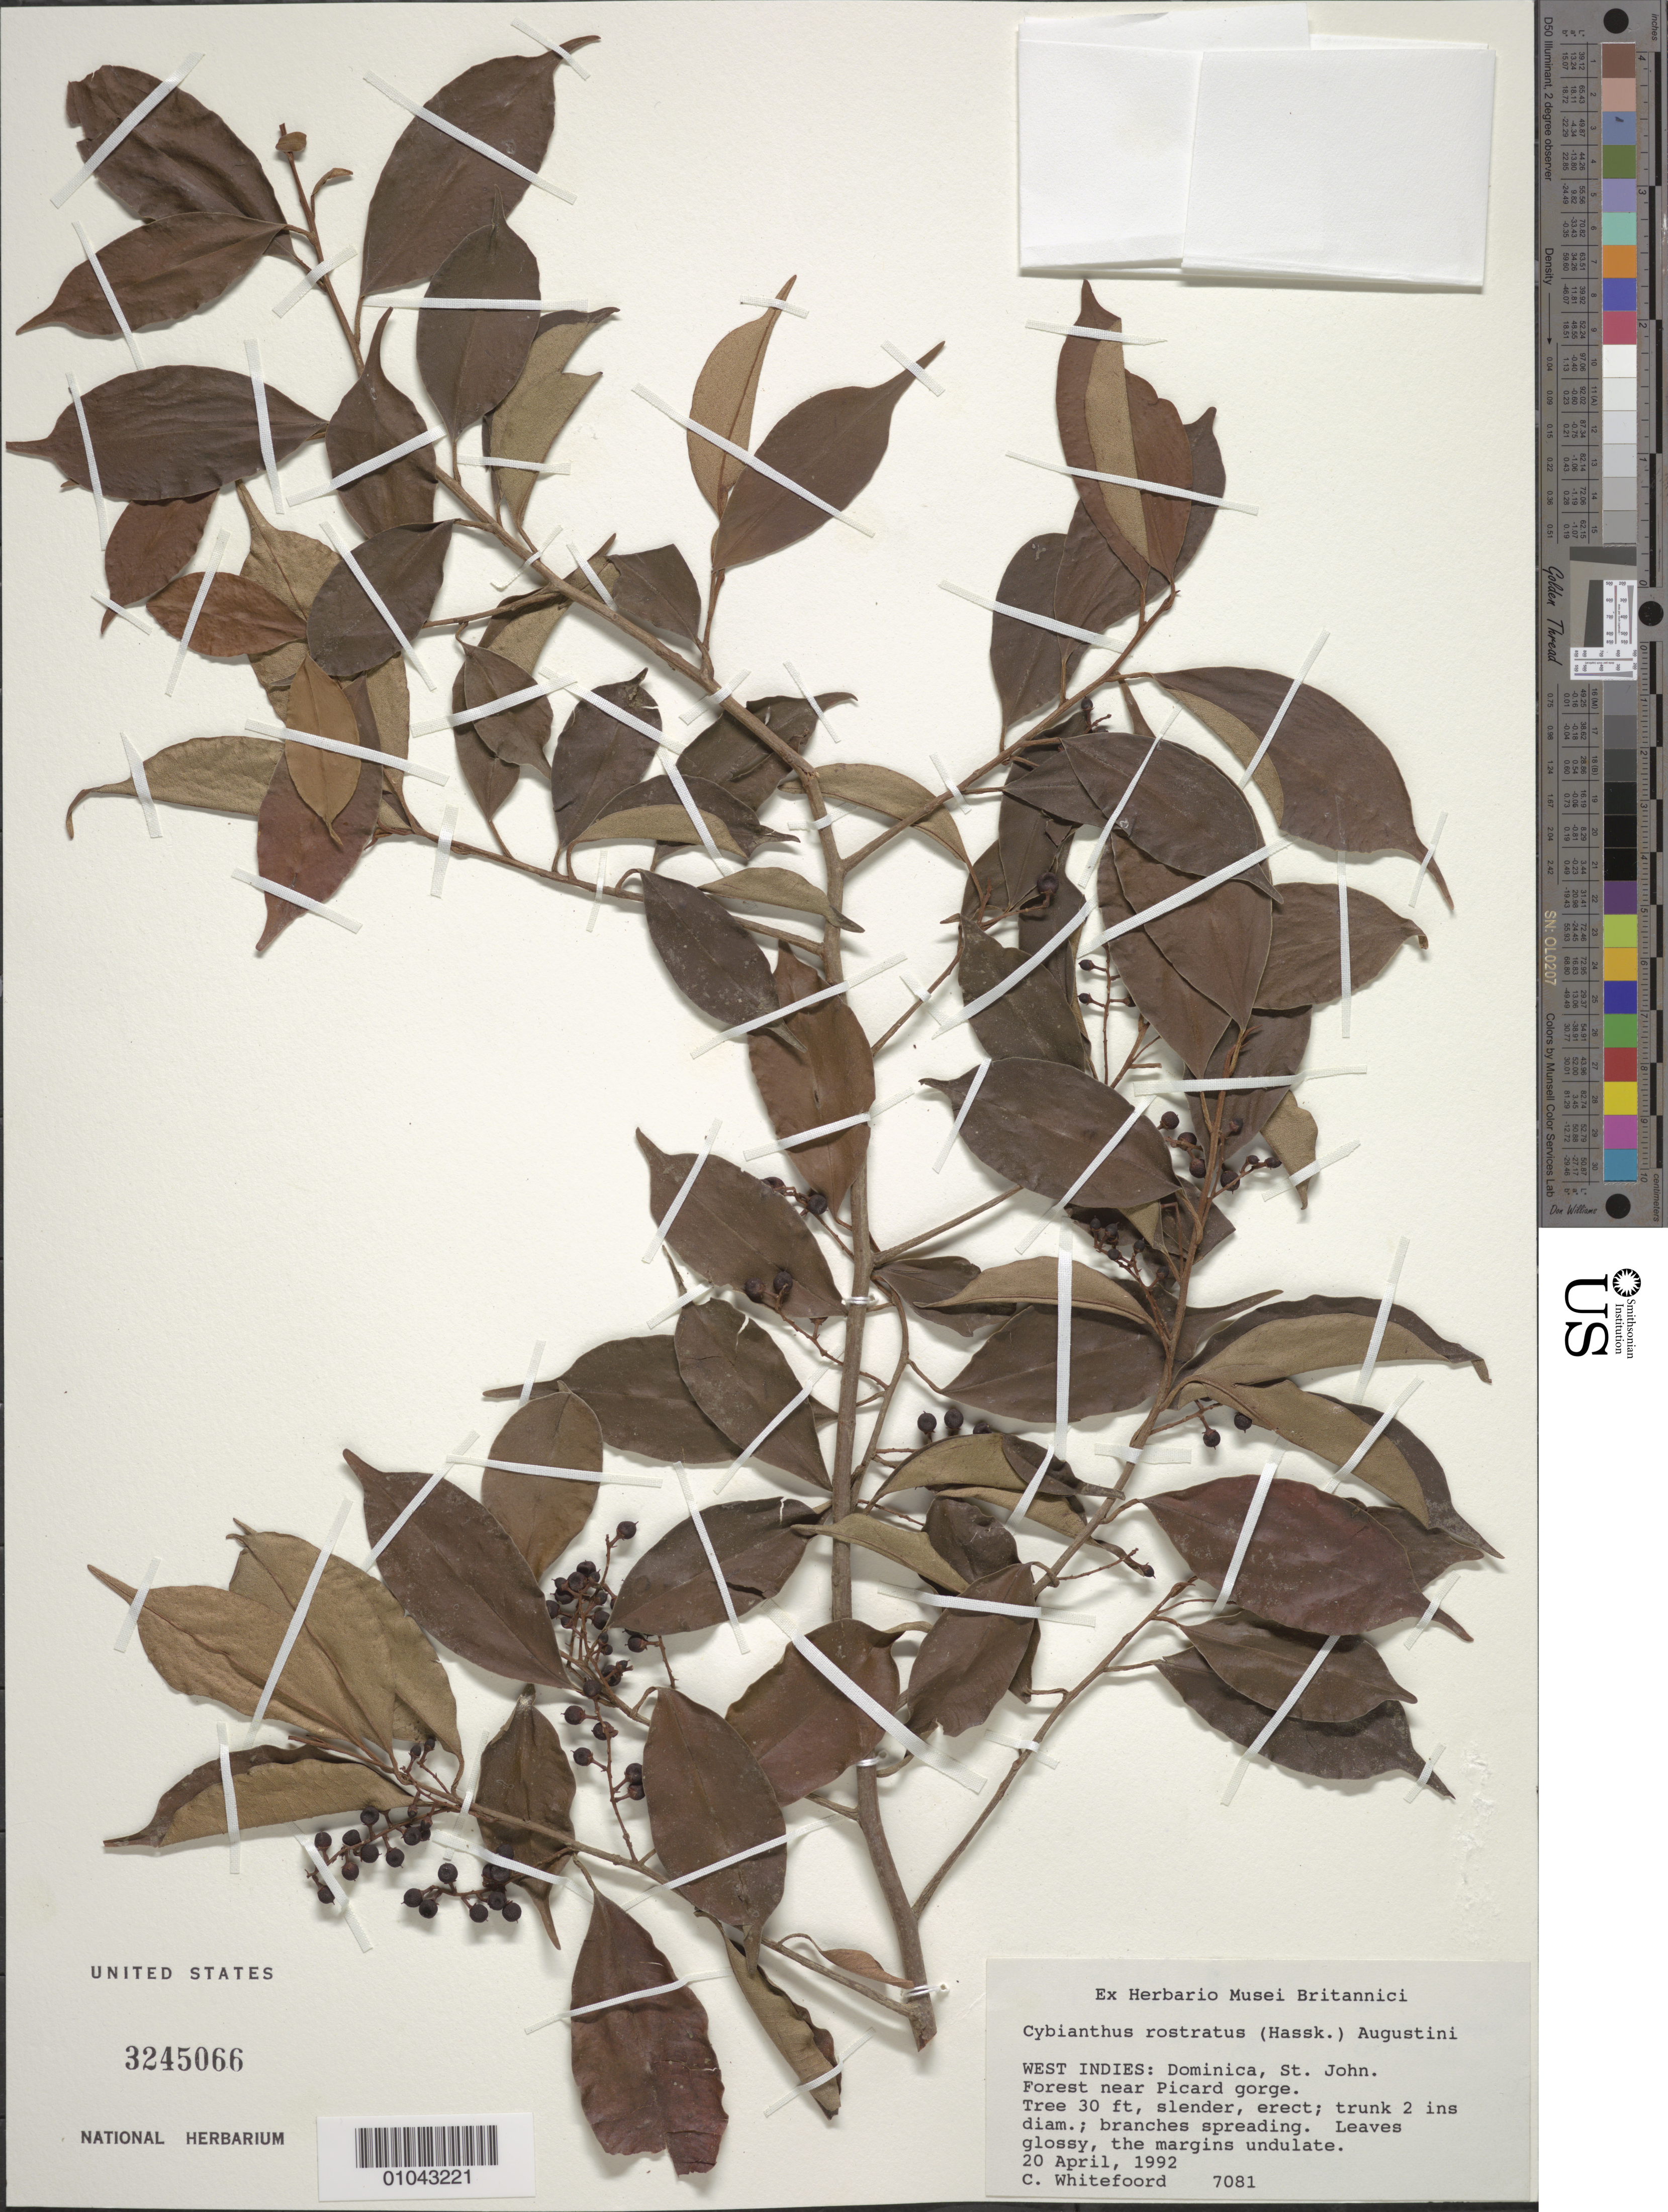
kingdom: Plantae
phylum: Tracheophyta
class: Magnoliopsida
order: Ericales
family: Primulaceae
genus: Cybianthus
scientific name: Cybianthus rostratus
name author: (Hassk.) G. Agostini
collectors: C. Whitefoord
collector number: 7081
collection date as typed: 20 Apr 1992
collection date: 1992-04-20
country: Dominica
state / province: St. John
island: Dominica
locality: Near Picard gorge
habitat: Forest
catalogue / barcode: US 3245066